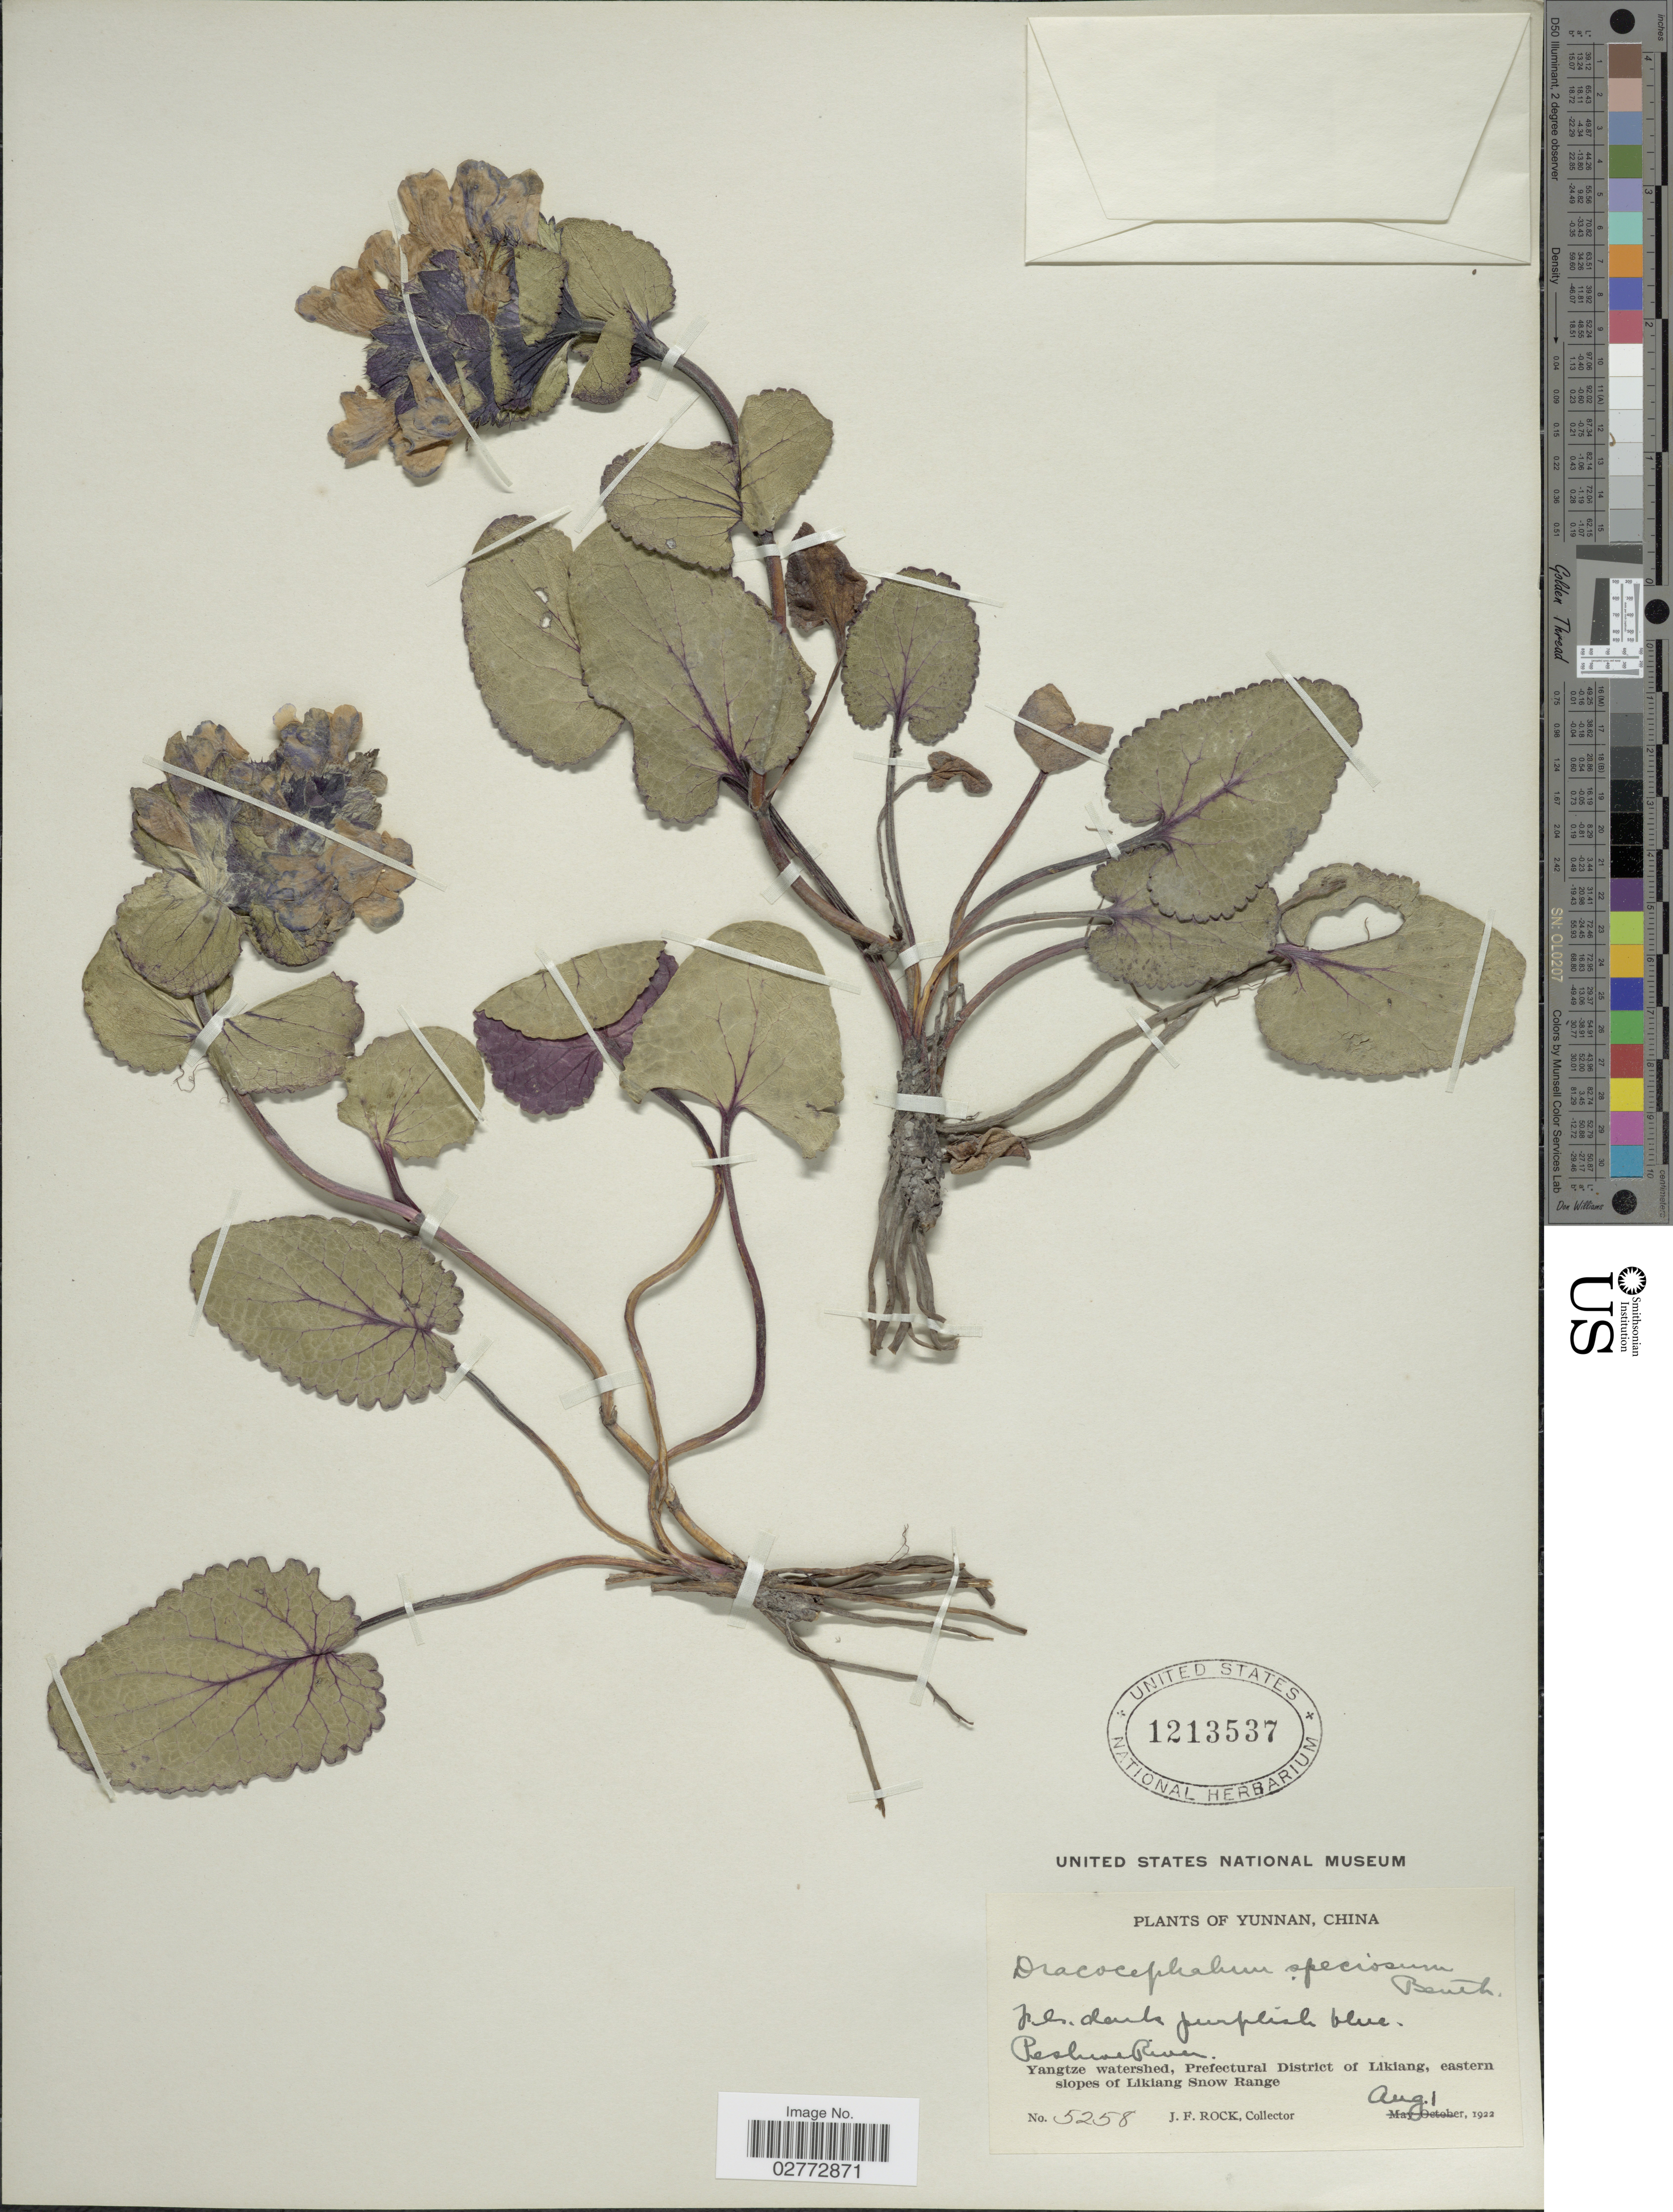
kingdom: Plantae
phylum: Tracheophyta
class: Magnoliopsida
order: Lamiales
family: Lamiaceae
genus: Dracocephalum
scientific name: Dracocephalum speciosum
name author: Sweet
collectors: J. Rock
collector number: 5258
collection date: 1922-08-01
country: China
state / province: Yunnan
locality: Peshwe River. Yangtze watershed, Prefectural District of Likiang, eastern slopes of Likiang Snow Range.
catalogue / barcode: US 1213537